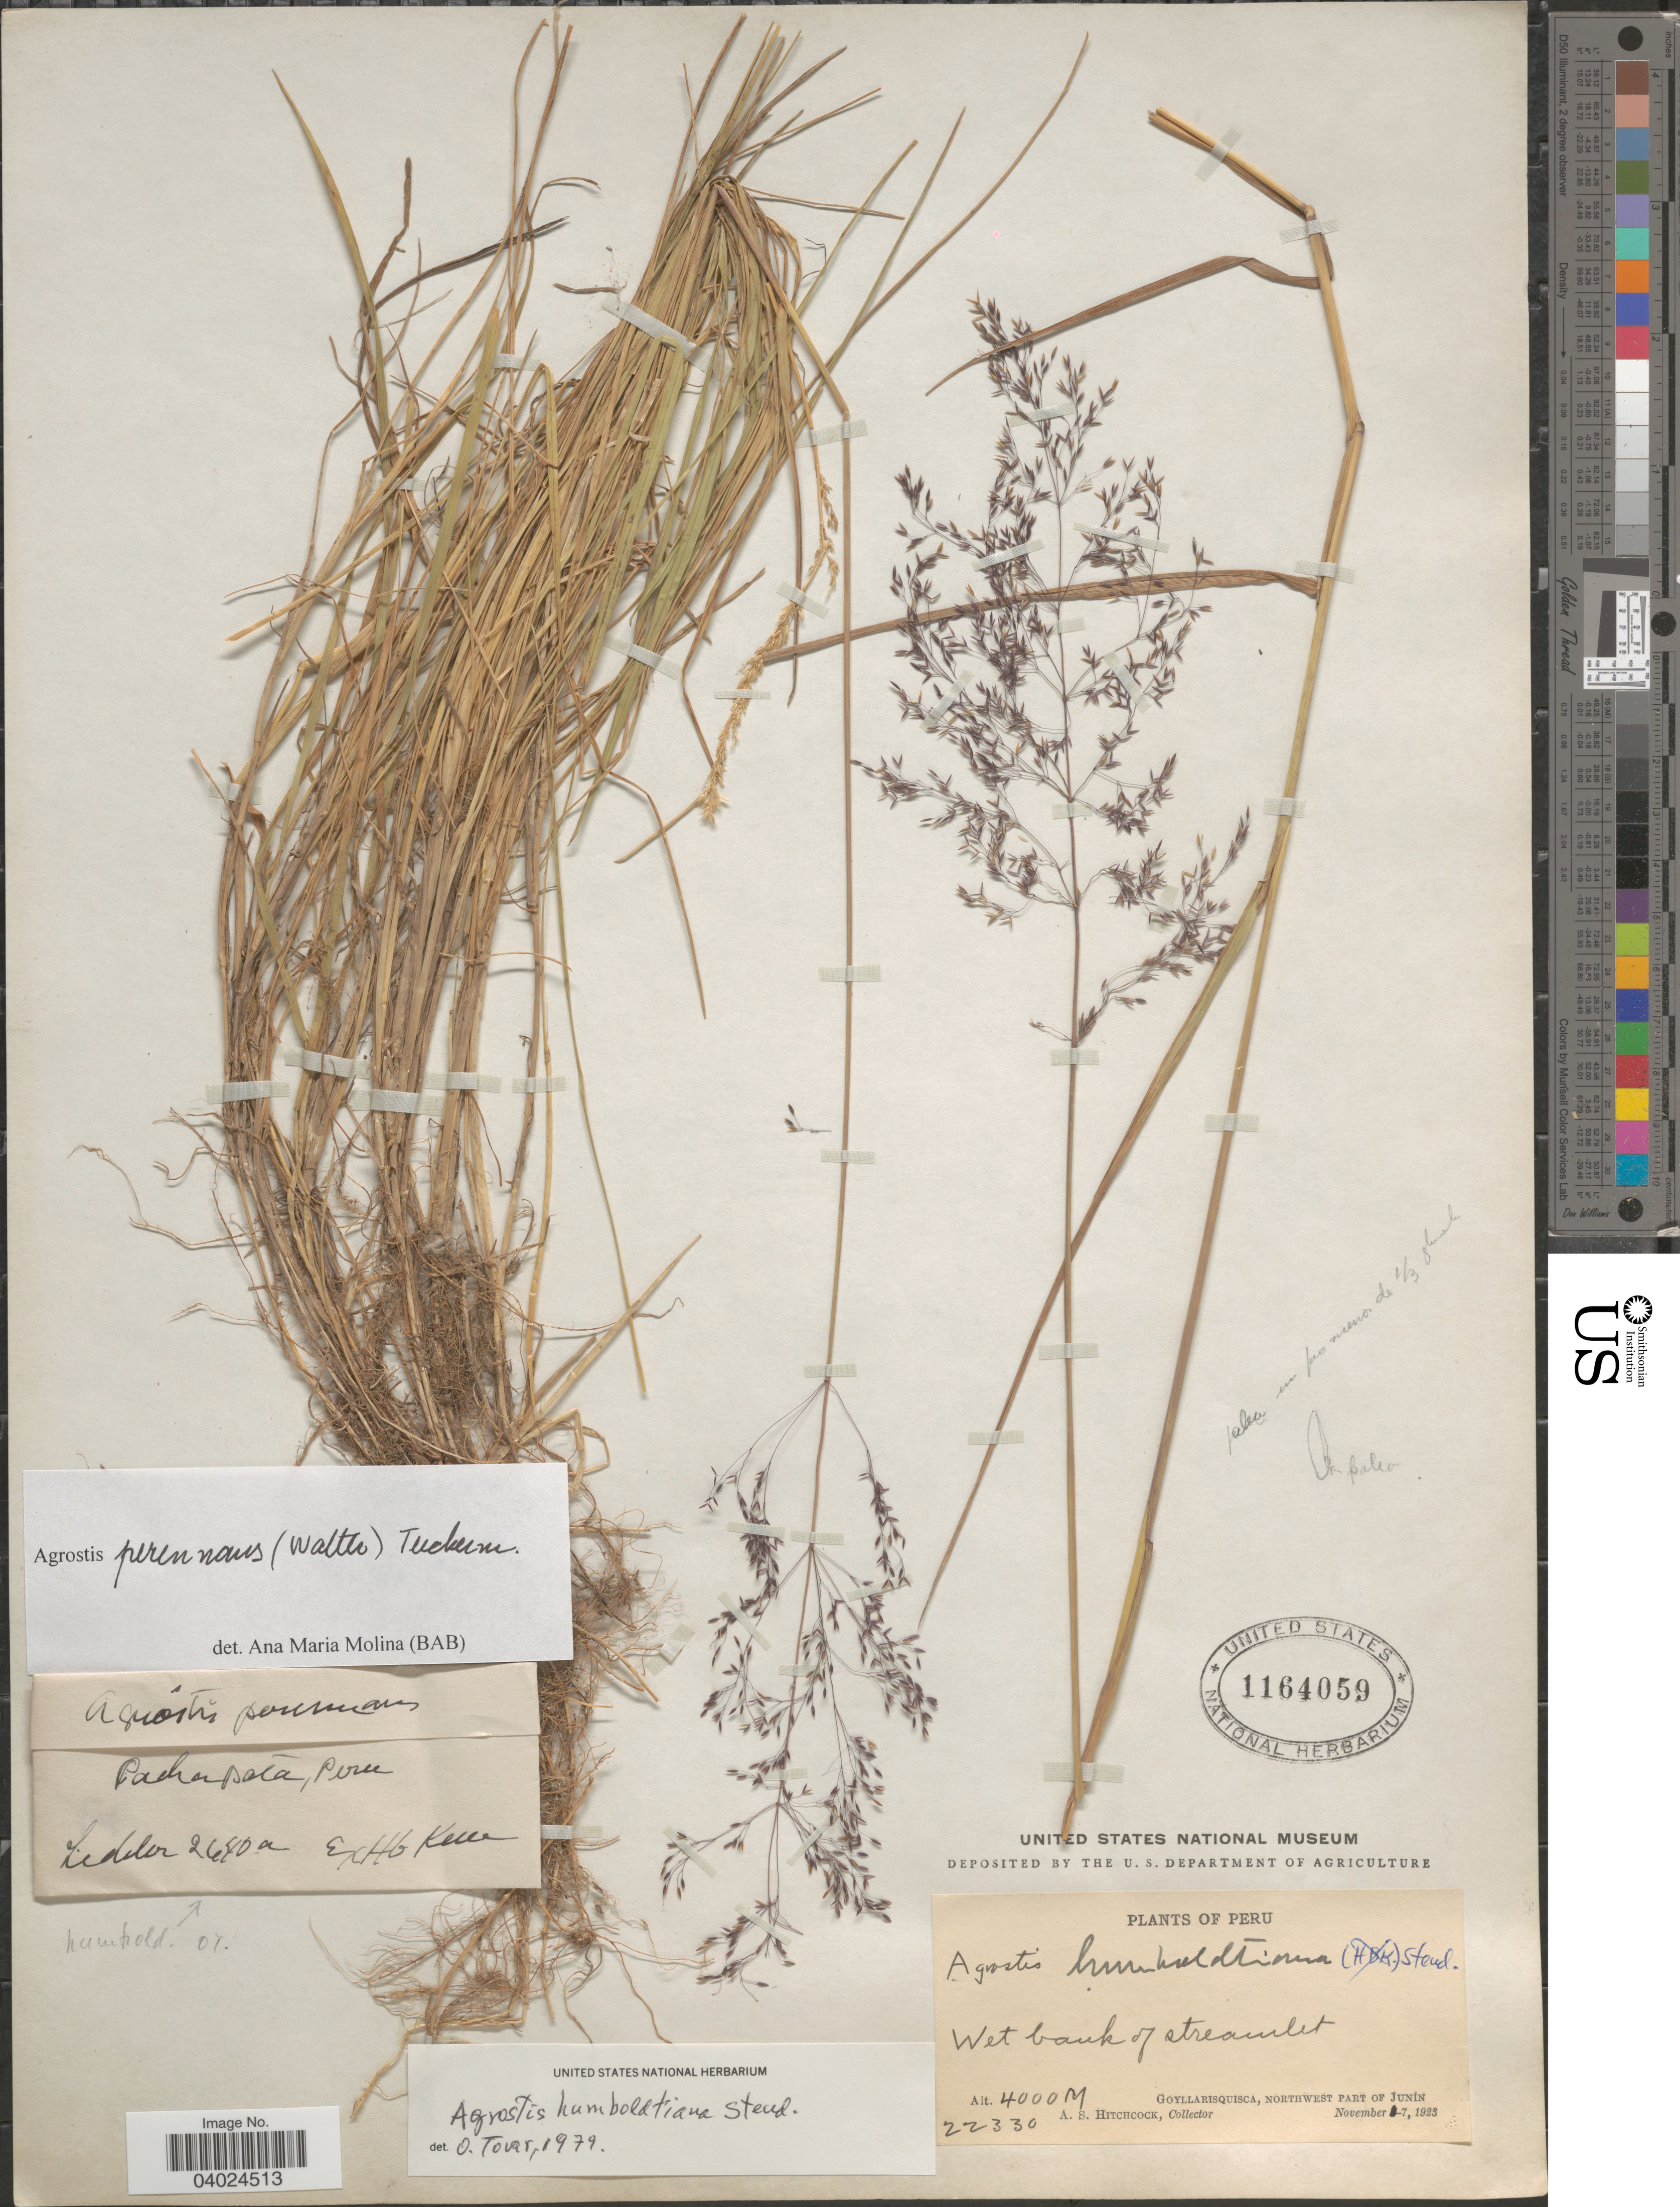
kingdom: Plantae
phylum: Tracheophyta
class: Liliopsida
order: Poales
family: Poaceae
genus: Agrostis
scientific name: Agrostis perennans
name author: (Walter) Tuck.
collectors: A. S. Hitchcock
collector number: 22330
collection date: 1923-11-07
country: Peru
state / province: Junín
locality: Wet bank of streamlet. Goyllarisquisca, northwest part of Junín.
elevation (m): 4000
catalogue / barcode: US 1164059